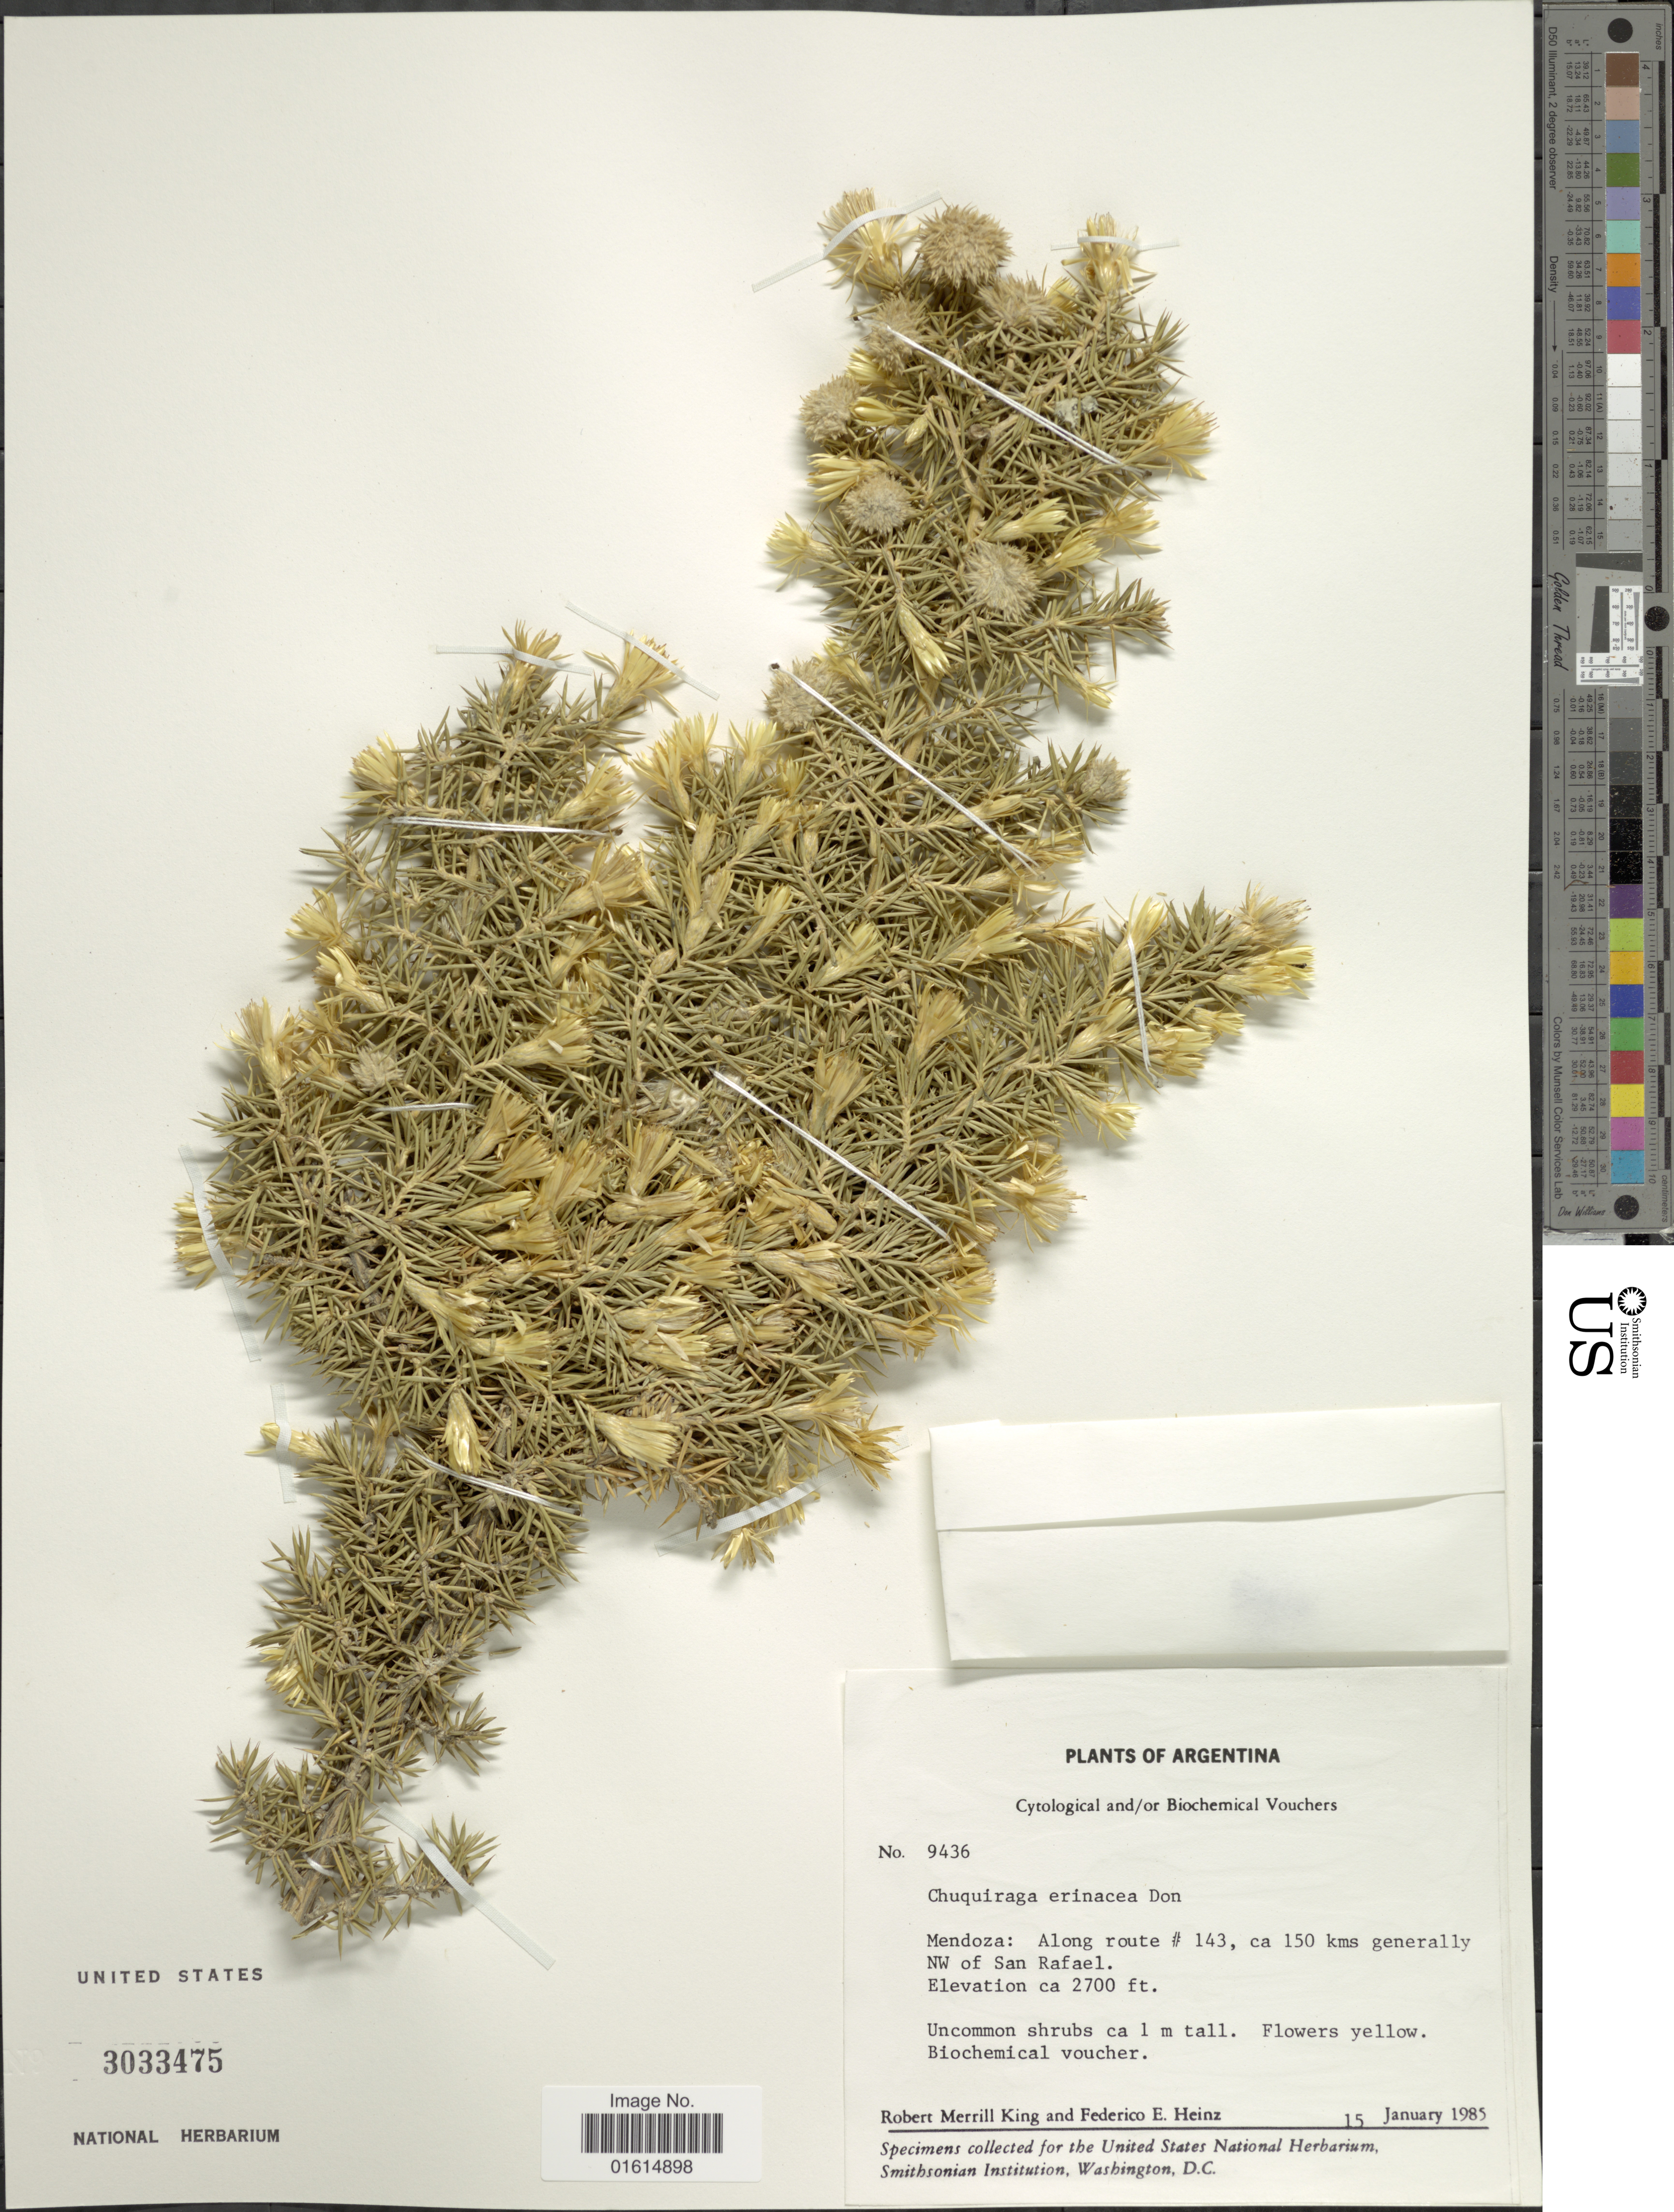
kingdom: Plantae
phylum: Tracheophyta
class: Magnoliopsida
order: Asterales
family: Asteraceae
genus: Chuquiraga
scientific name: Chuquiraga erinacea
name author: D. Don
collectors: R. M. King & F. Heinz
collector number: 9436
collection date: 1985-01-15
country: Argentina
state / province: Mendoza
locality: Mendoza, along route #143, ca 150 kms generally NW of San Rafael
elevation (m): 823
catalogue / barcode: US 3033475